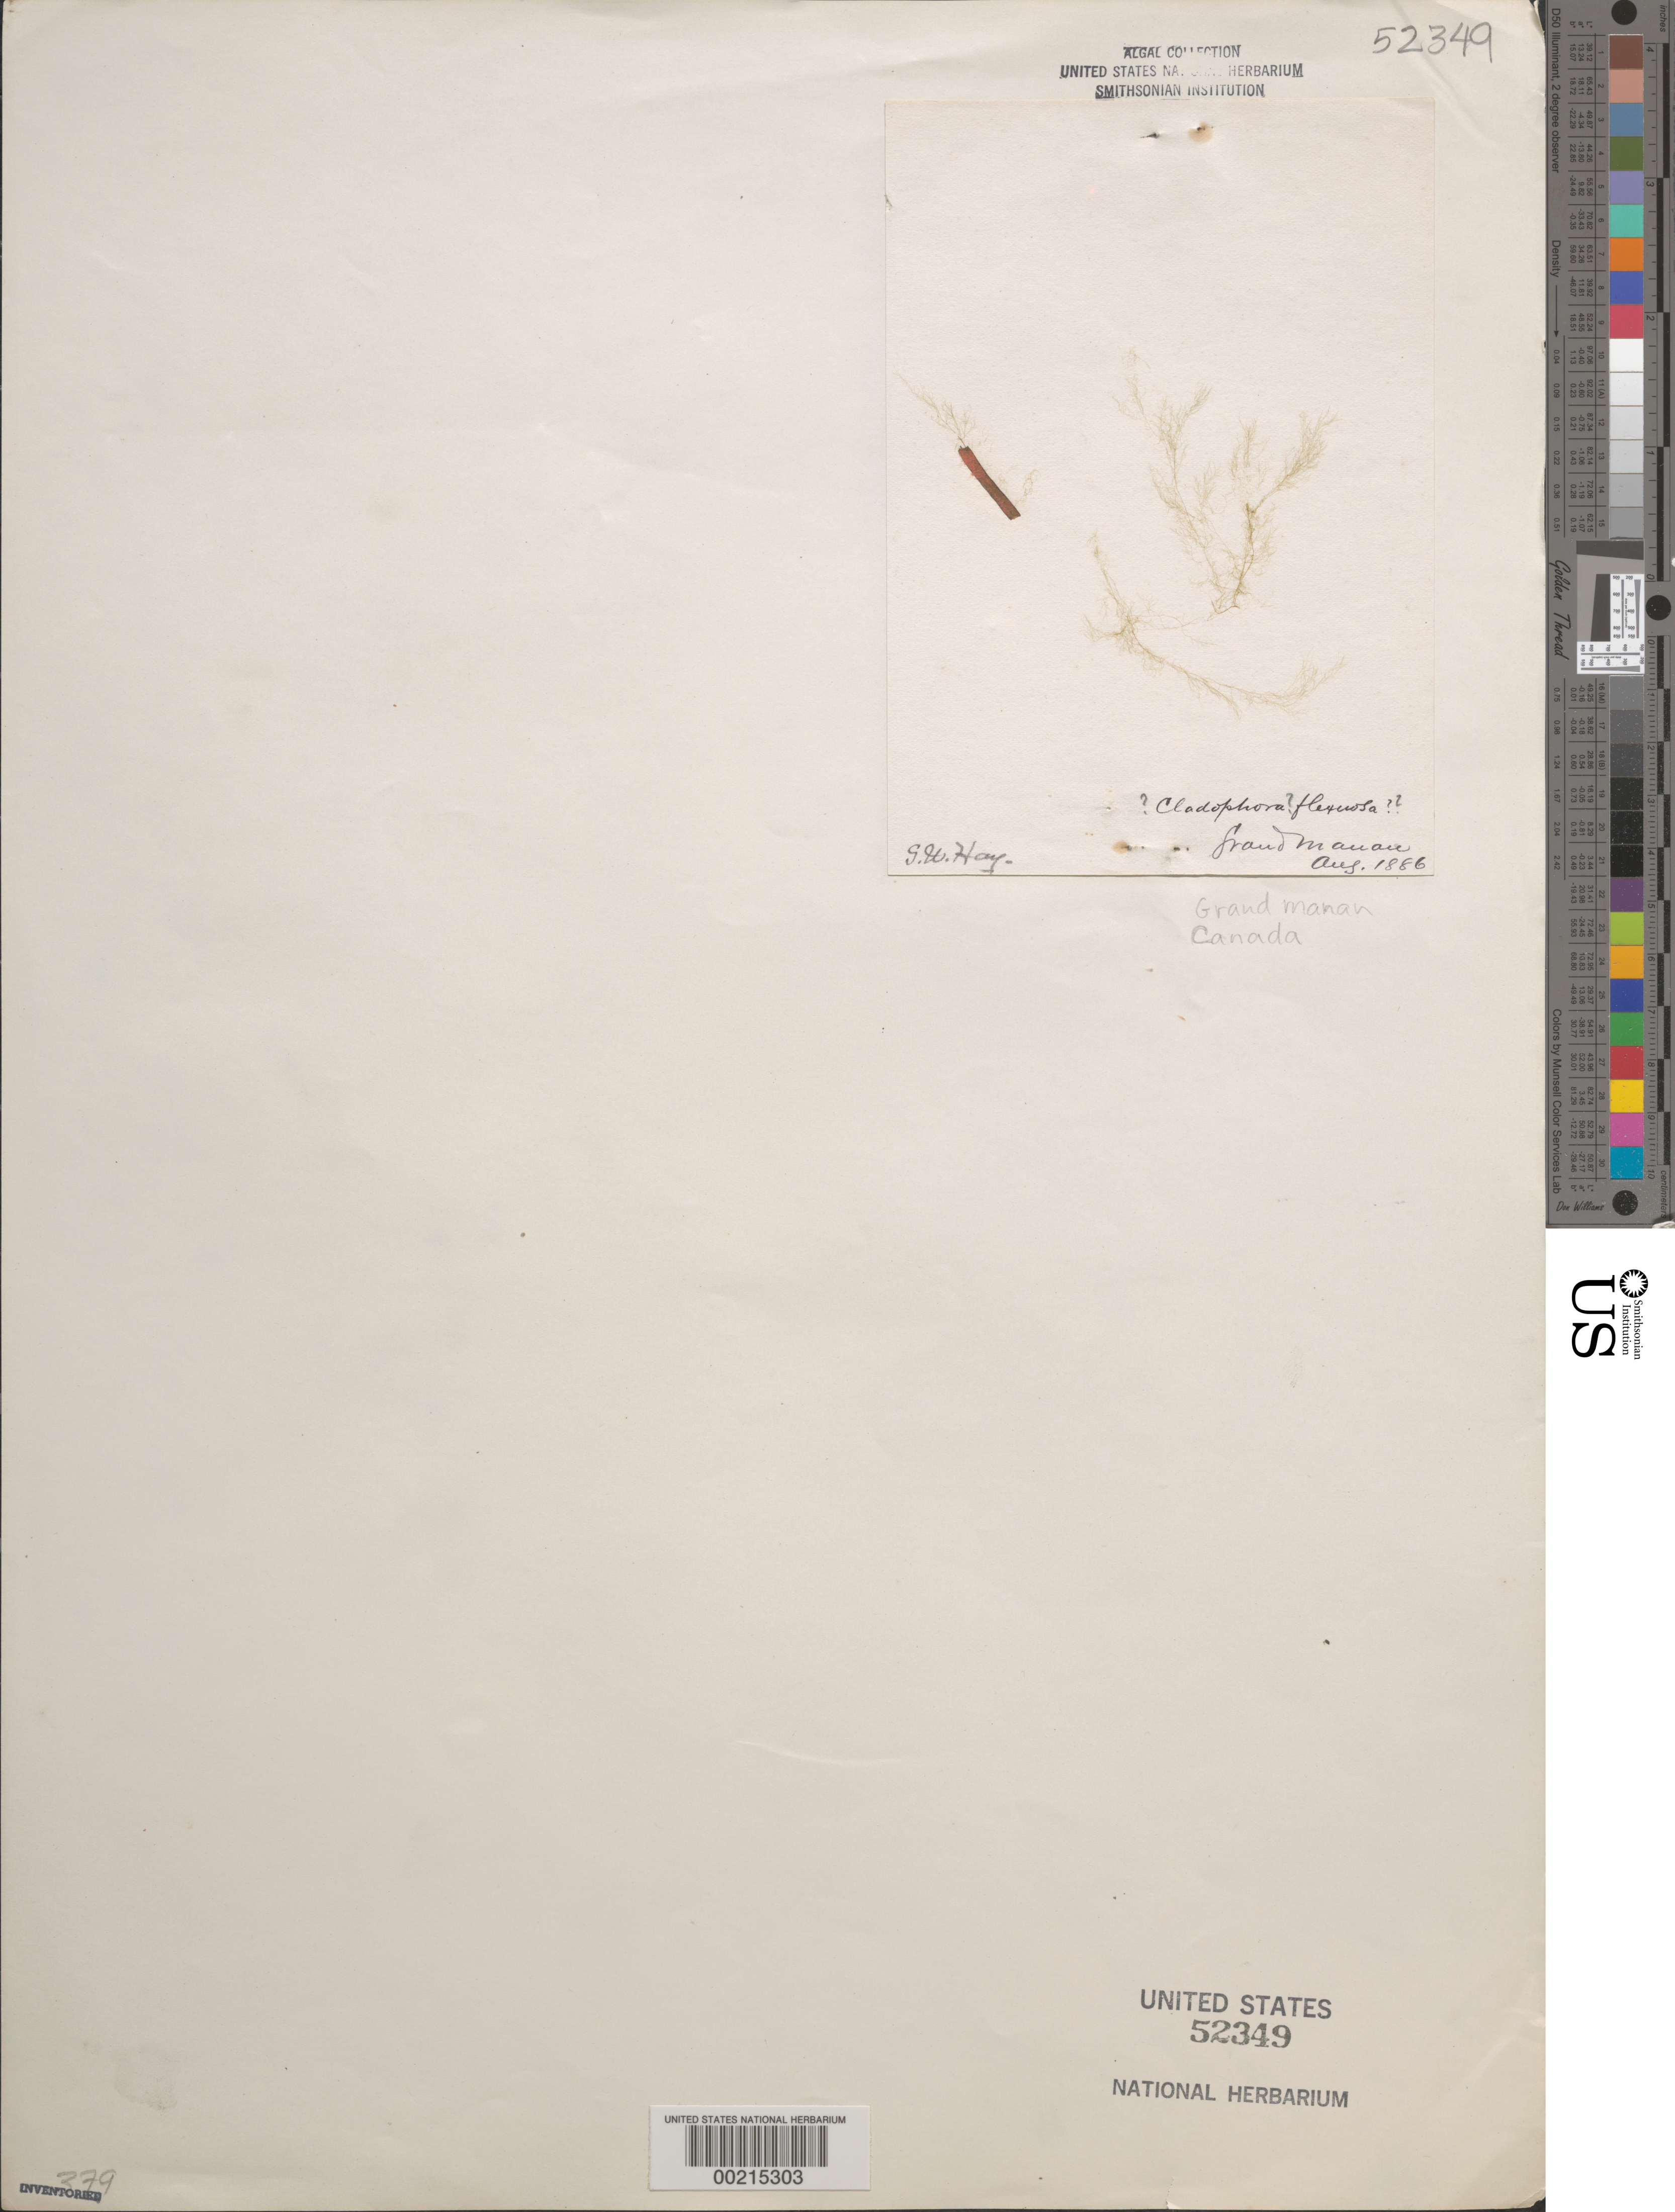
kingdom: Plantae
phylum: Chlorophyta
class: Ulvophyceae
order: Cladophorales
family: Cladophoraceae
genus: Cladophora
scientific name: Cladophora flexuosa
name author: (O.F. Muell.) Kütz.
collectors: G. W. Hay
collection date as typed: Aug 1886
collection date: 1886-08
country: Canada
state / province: New Brunswick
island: Grand Manan Island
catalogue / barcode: US 52349